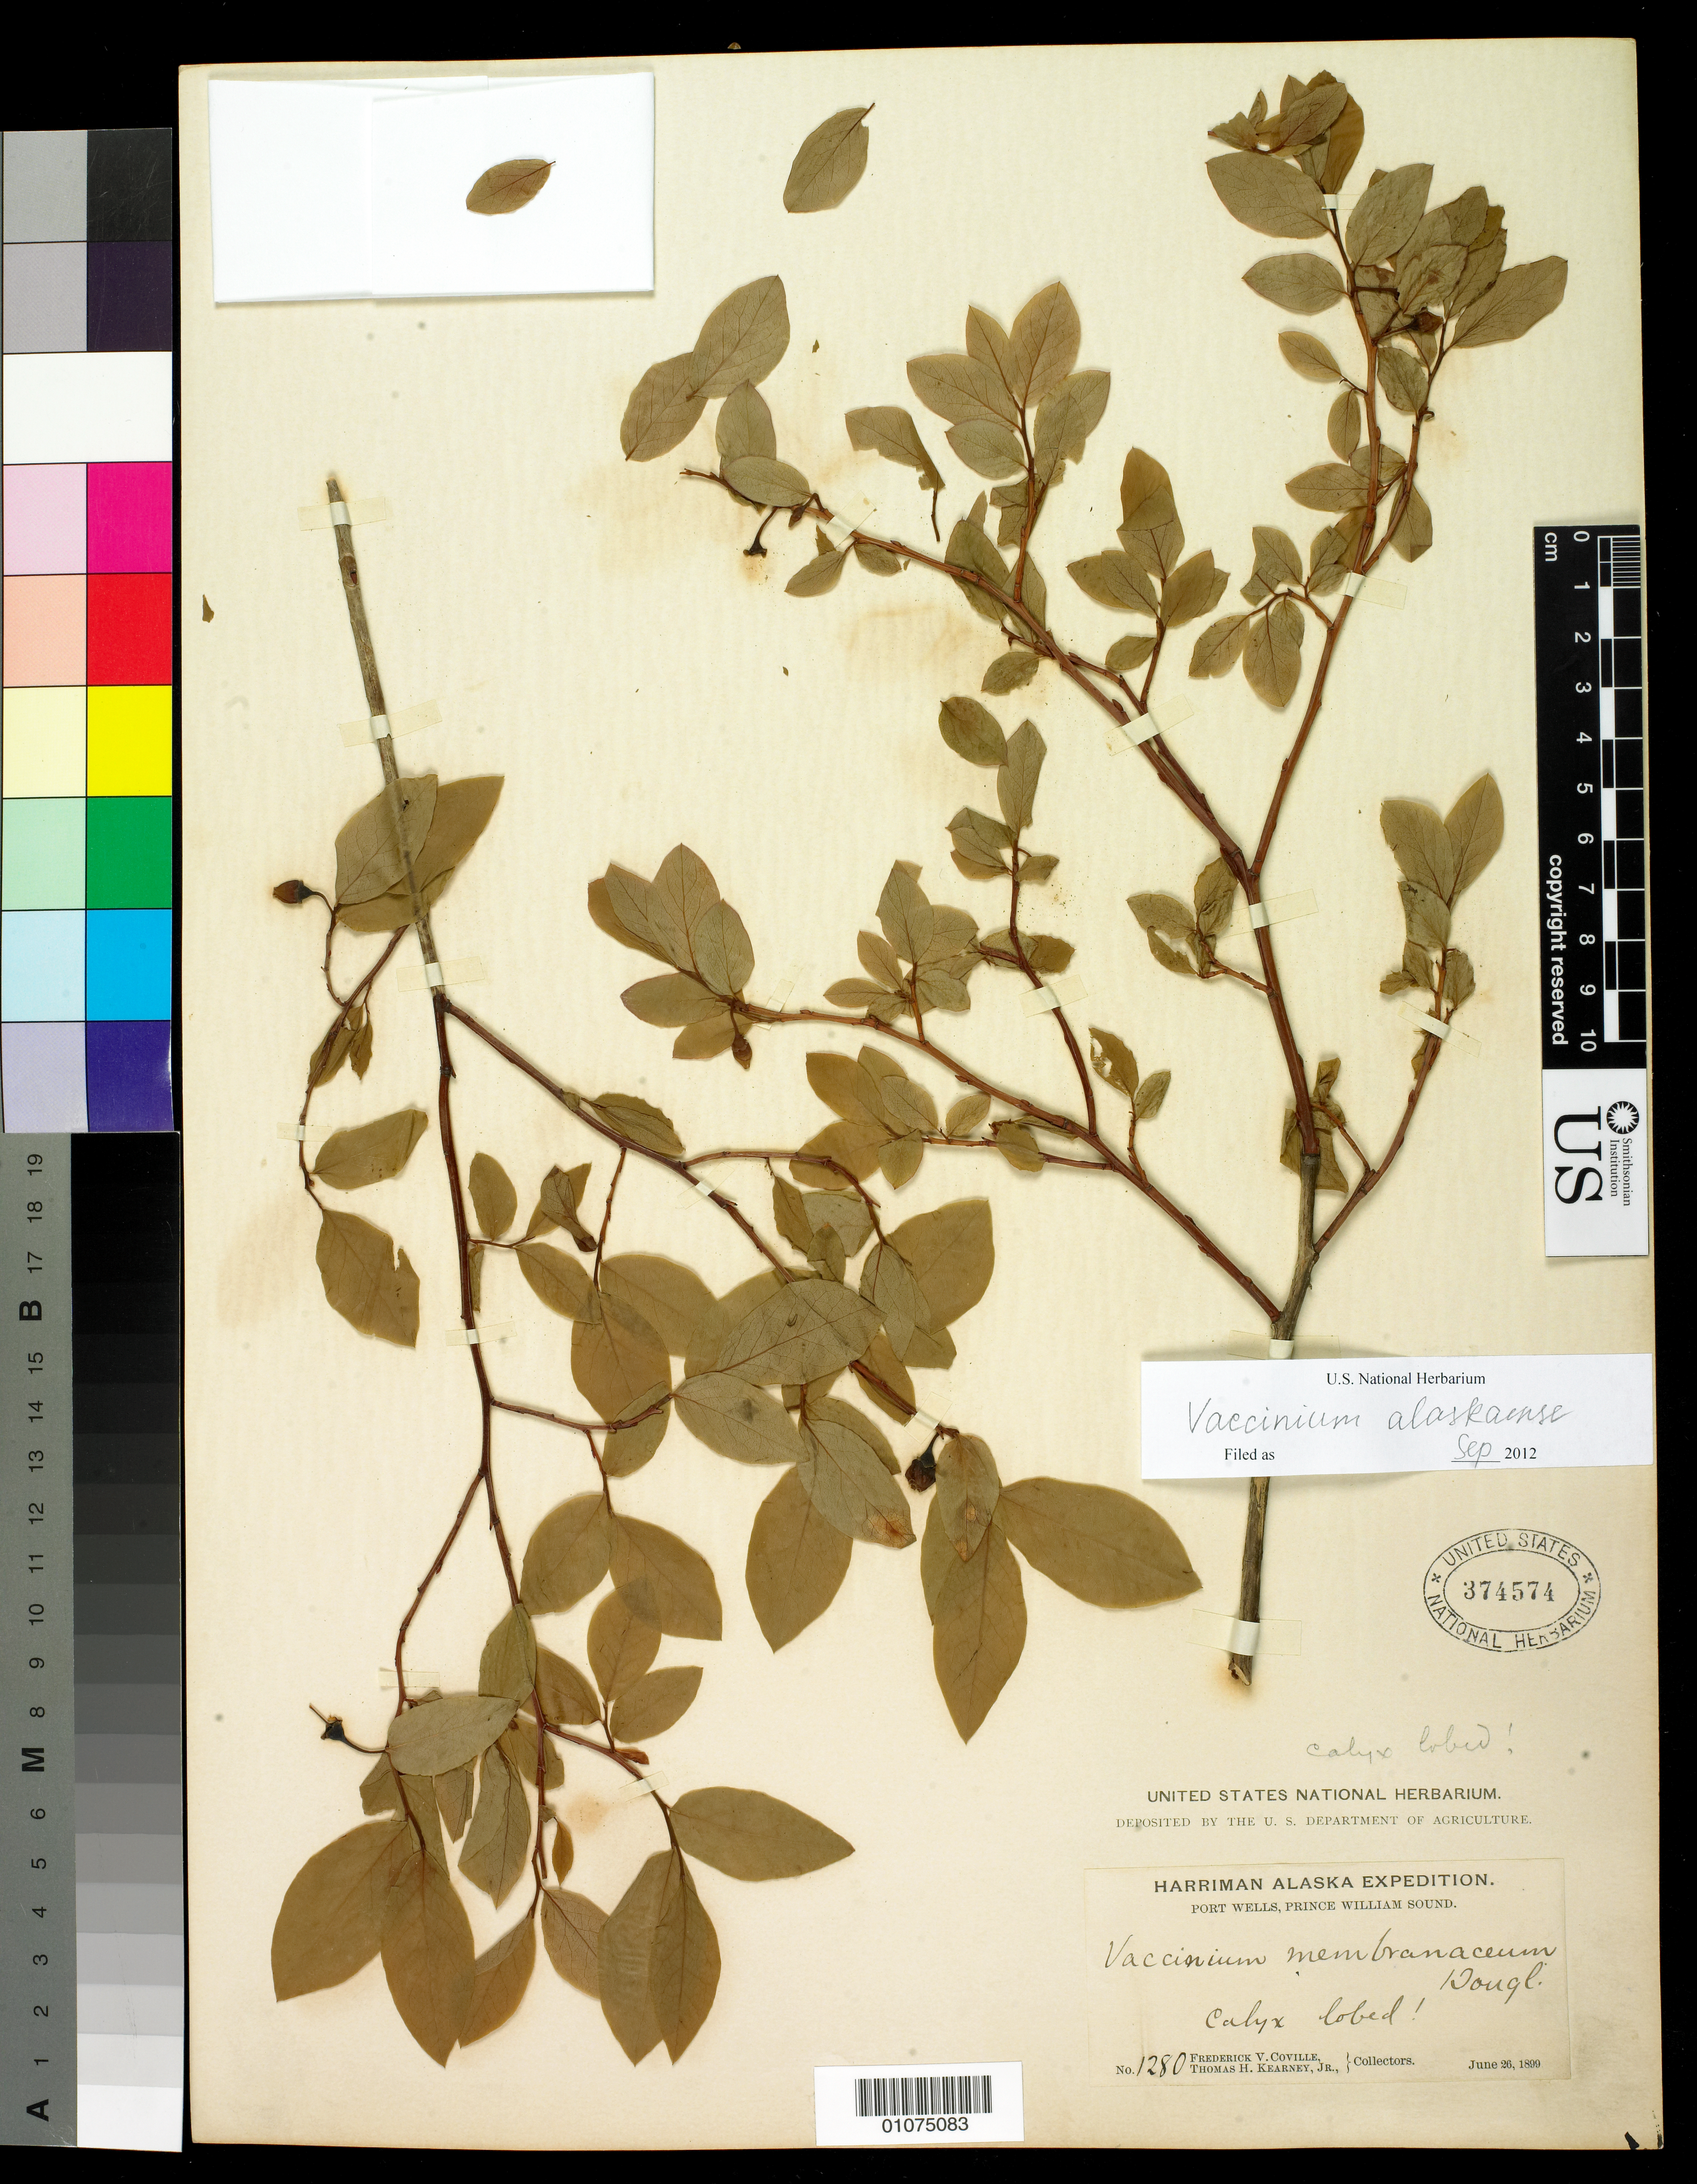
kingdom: Plantae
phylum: Tracheophyta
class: Magnoliopsida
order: Ericales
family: Ericaceae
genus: Vaccinium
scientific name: Vaccinium alaskaense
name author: Howell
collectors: F. V. Coville & T. H. Kearney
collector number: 1280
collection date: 1899-06-26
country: United States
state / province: Alaska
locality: Port Wells, Prince William Sound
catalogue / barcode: US 374574